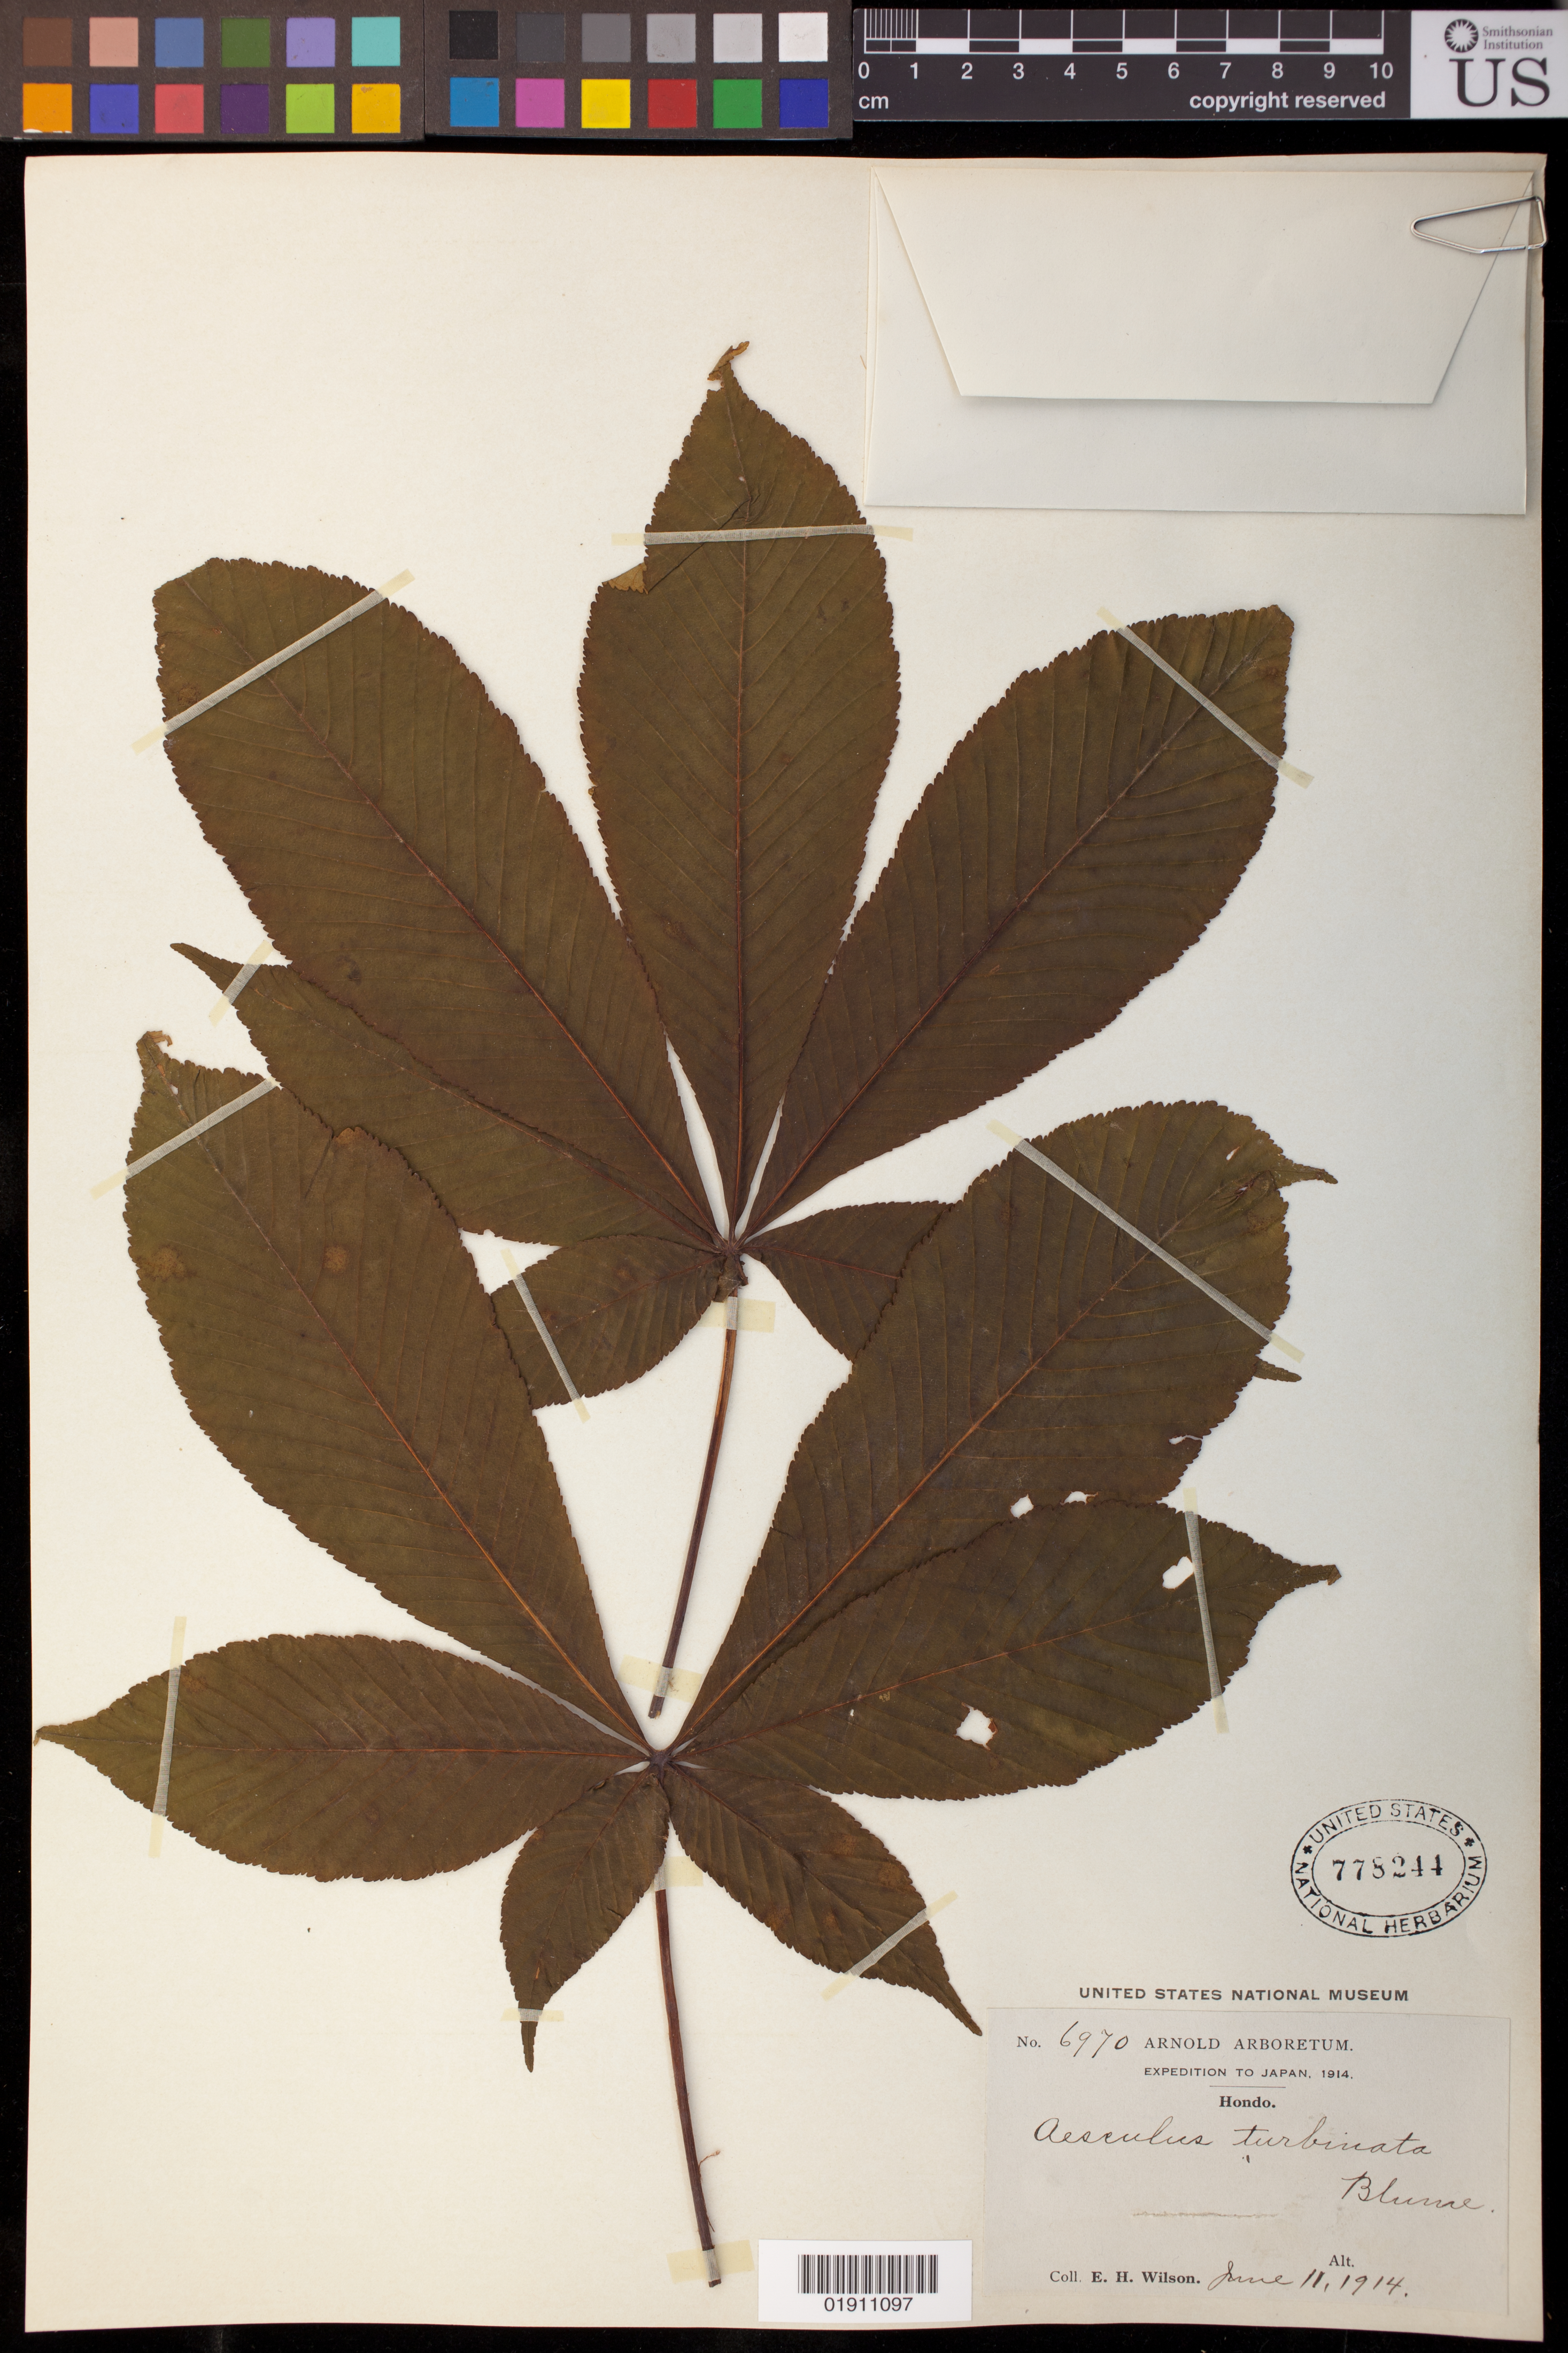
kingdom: Plantae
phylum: Tracheophyta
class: Magnoliopsida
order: Sapindales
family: Sapindaceae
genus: Aesculus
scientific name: Aesculus turbinata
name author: Blume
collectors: E. H. Wilson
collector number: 6970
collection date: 1914-06-11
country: Japan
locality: Hondo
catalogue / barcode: US 778244